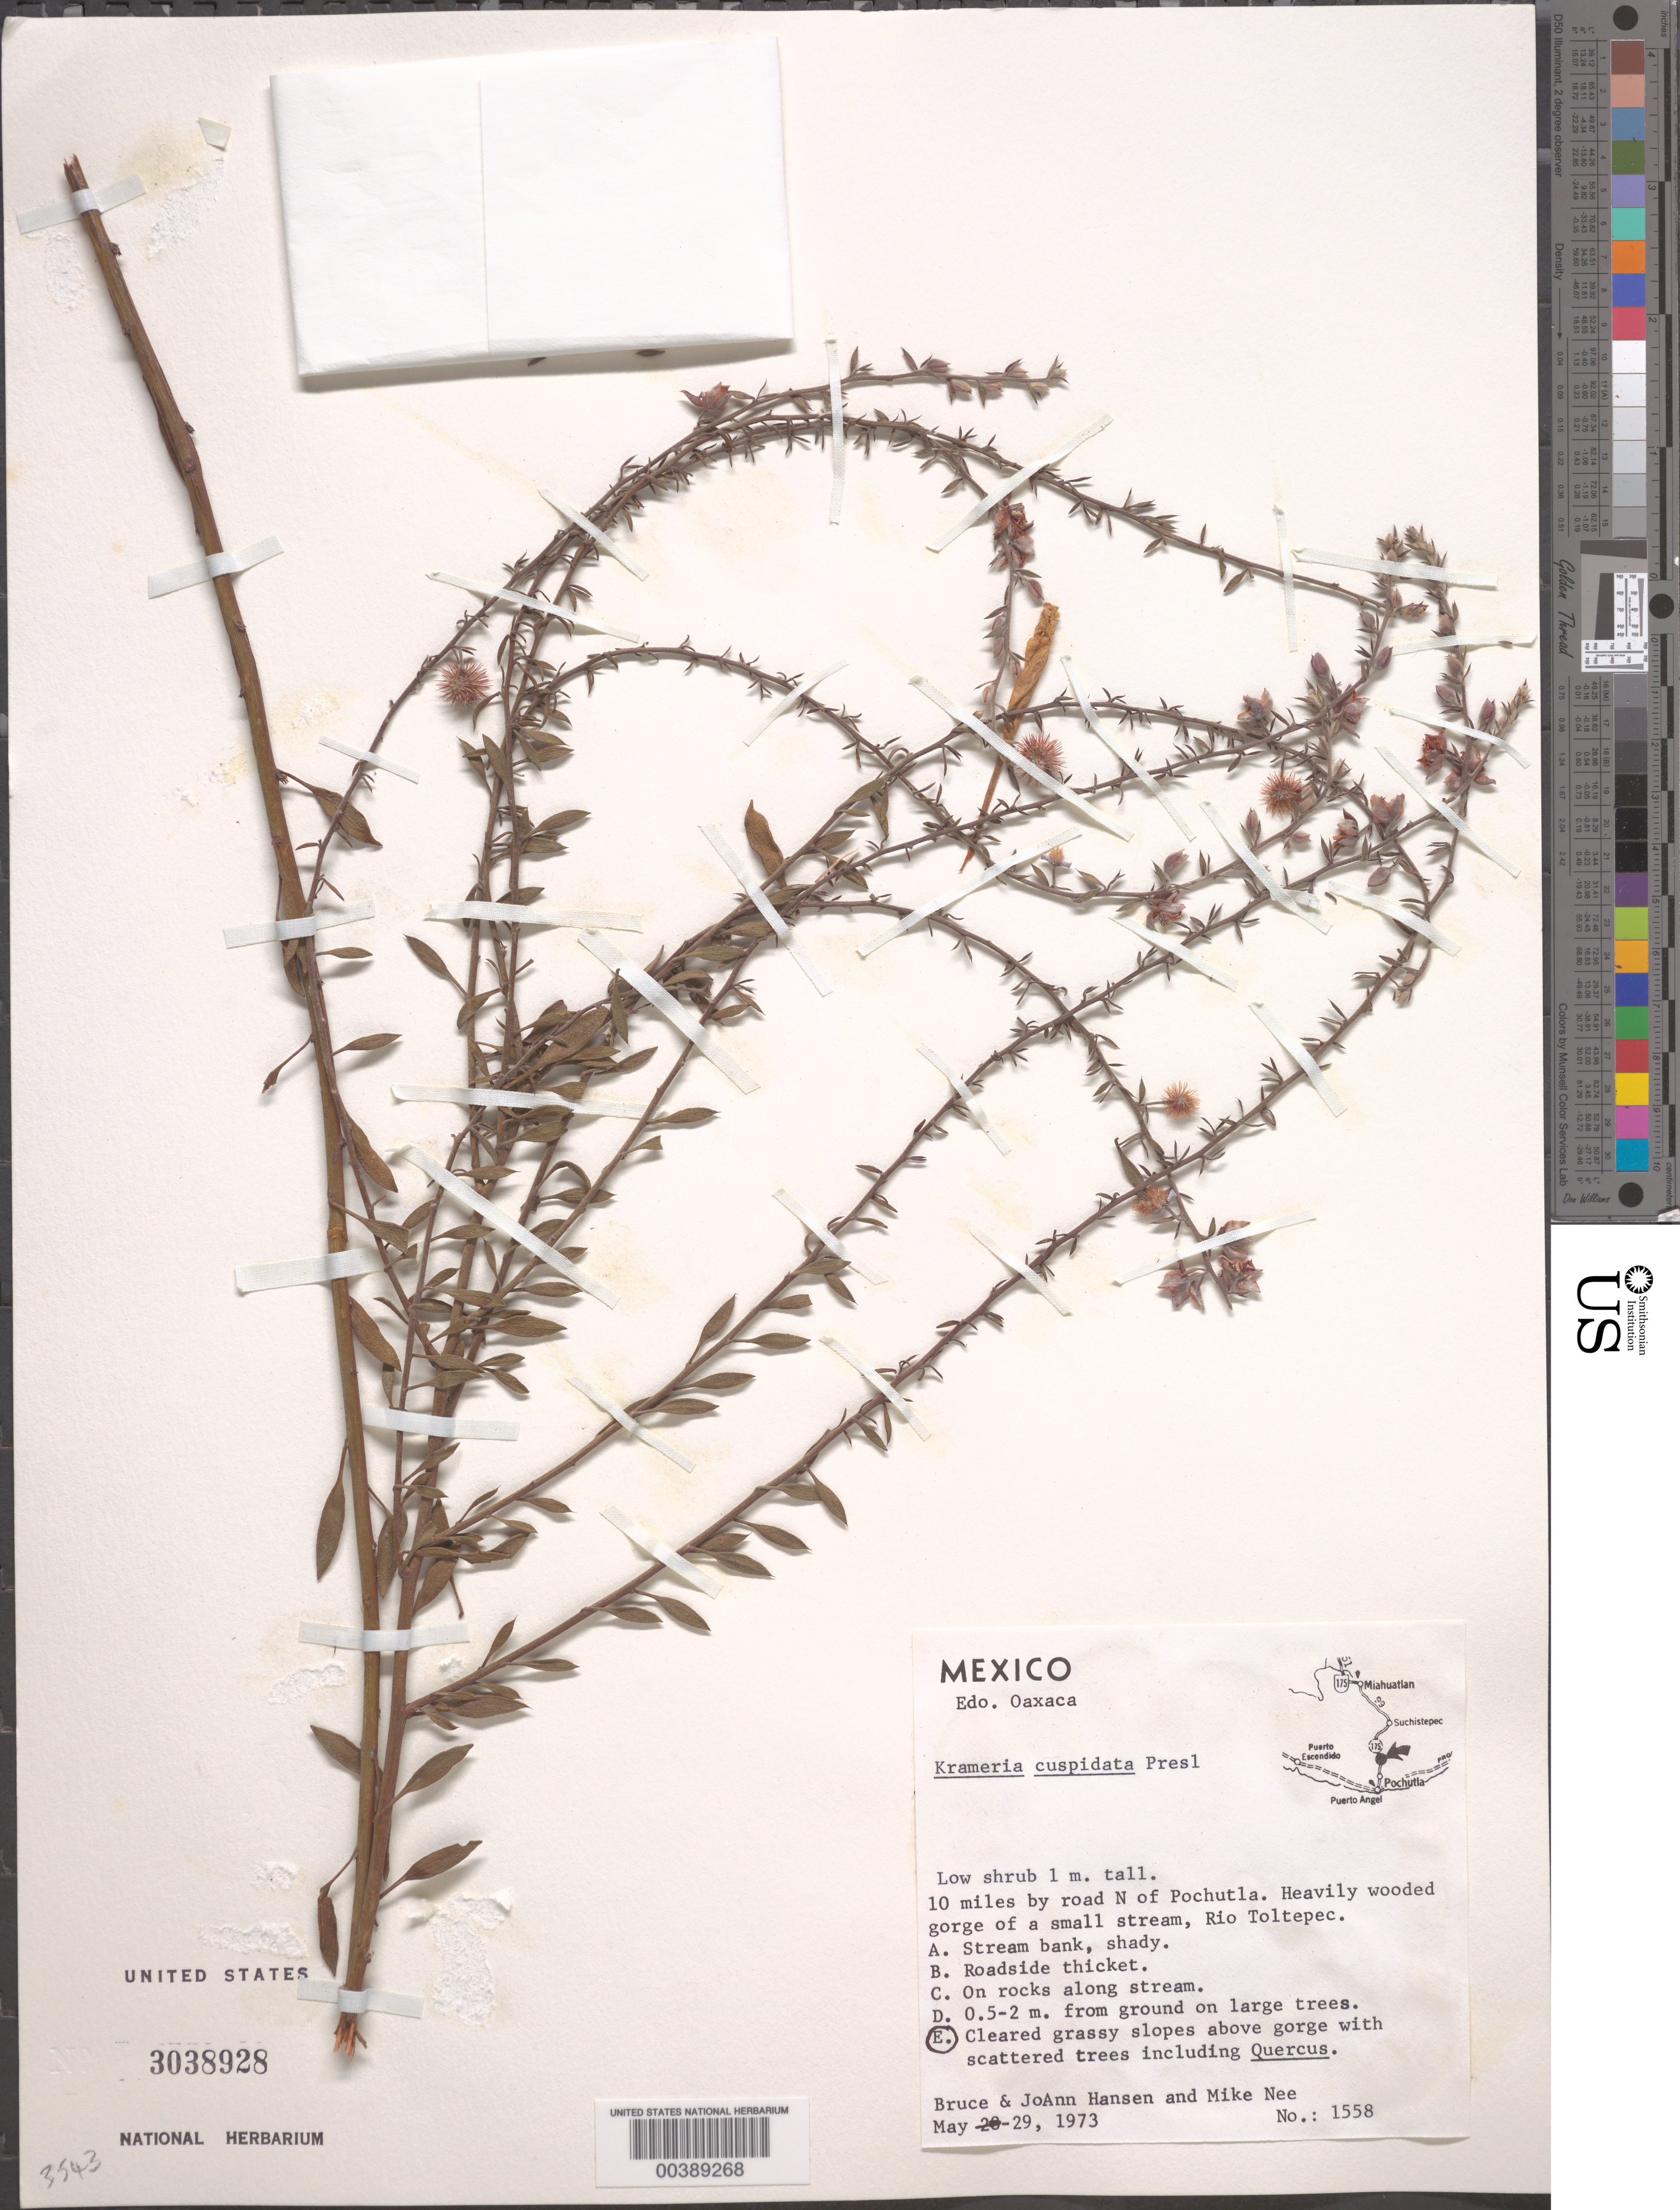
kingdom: Plantae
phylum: Tracheophyta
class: Magnoliopsida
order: Zygophyllales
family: Krameriaceae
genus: Krameria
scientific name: Krameria cuspidata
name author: C. Presl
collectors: B. Hansen, J. Hansen & M. Nee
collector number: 1558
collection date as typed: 29 May 1973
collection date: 1973-05-29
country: Mexico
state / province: Oaxaca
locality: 10 mi by road N of Pochutla; Rio Toltepec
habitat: Heavily wooded gorge of a small stream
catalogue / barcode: US 3038928